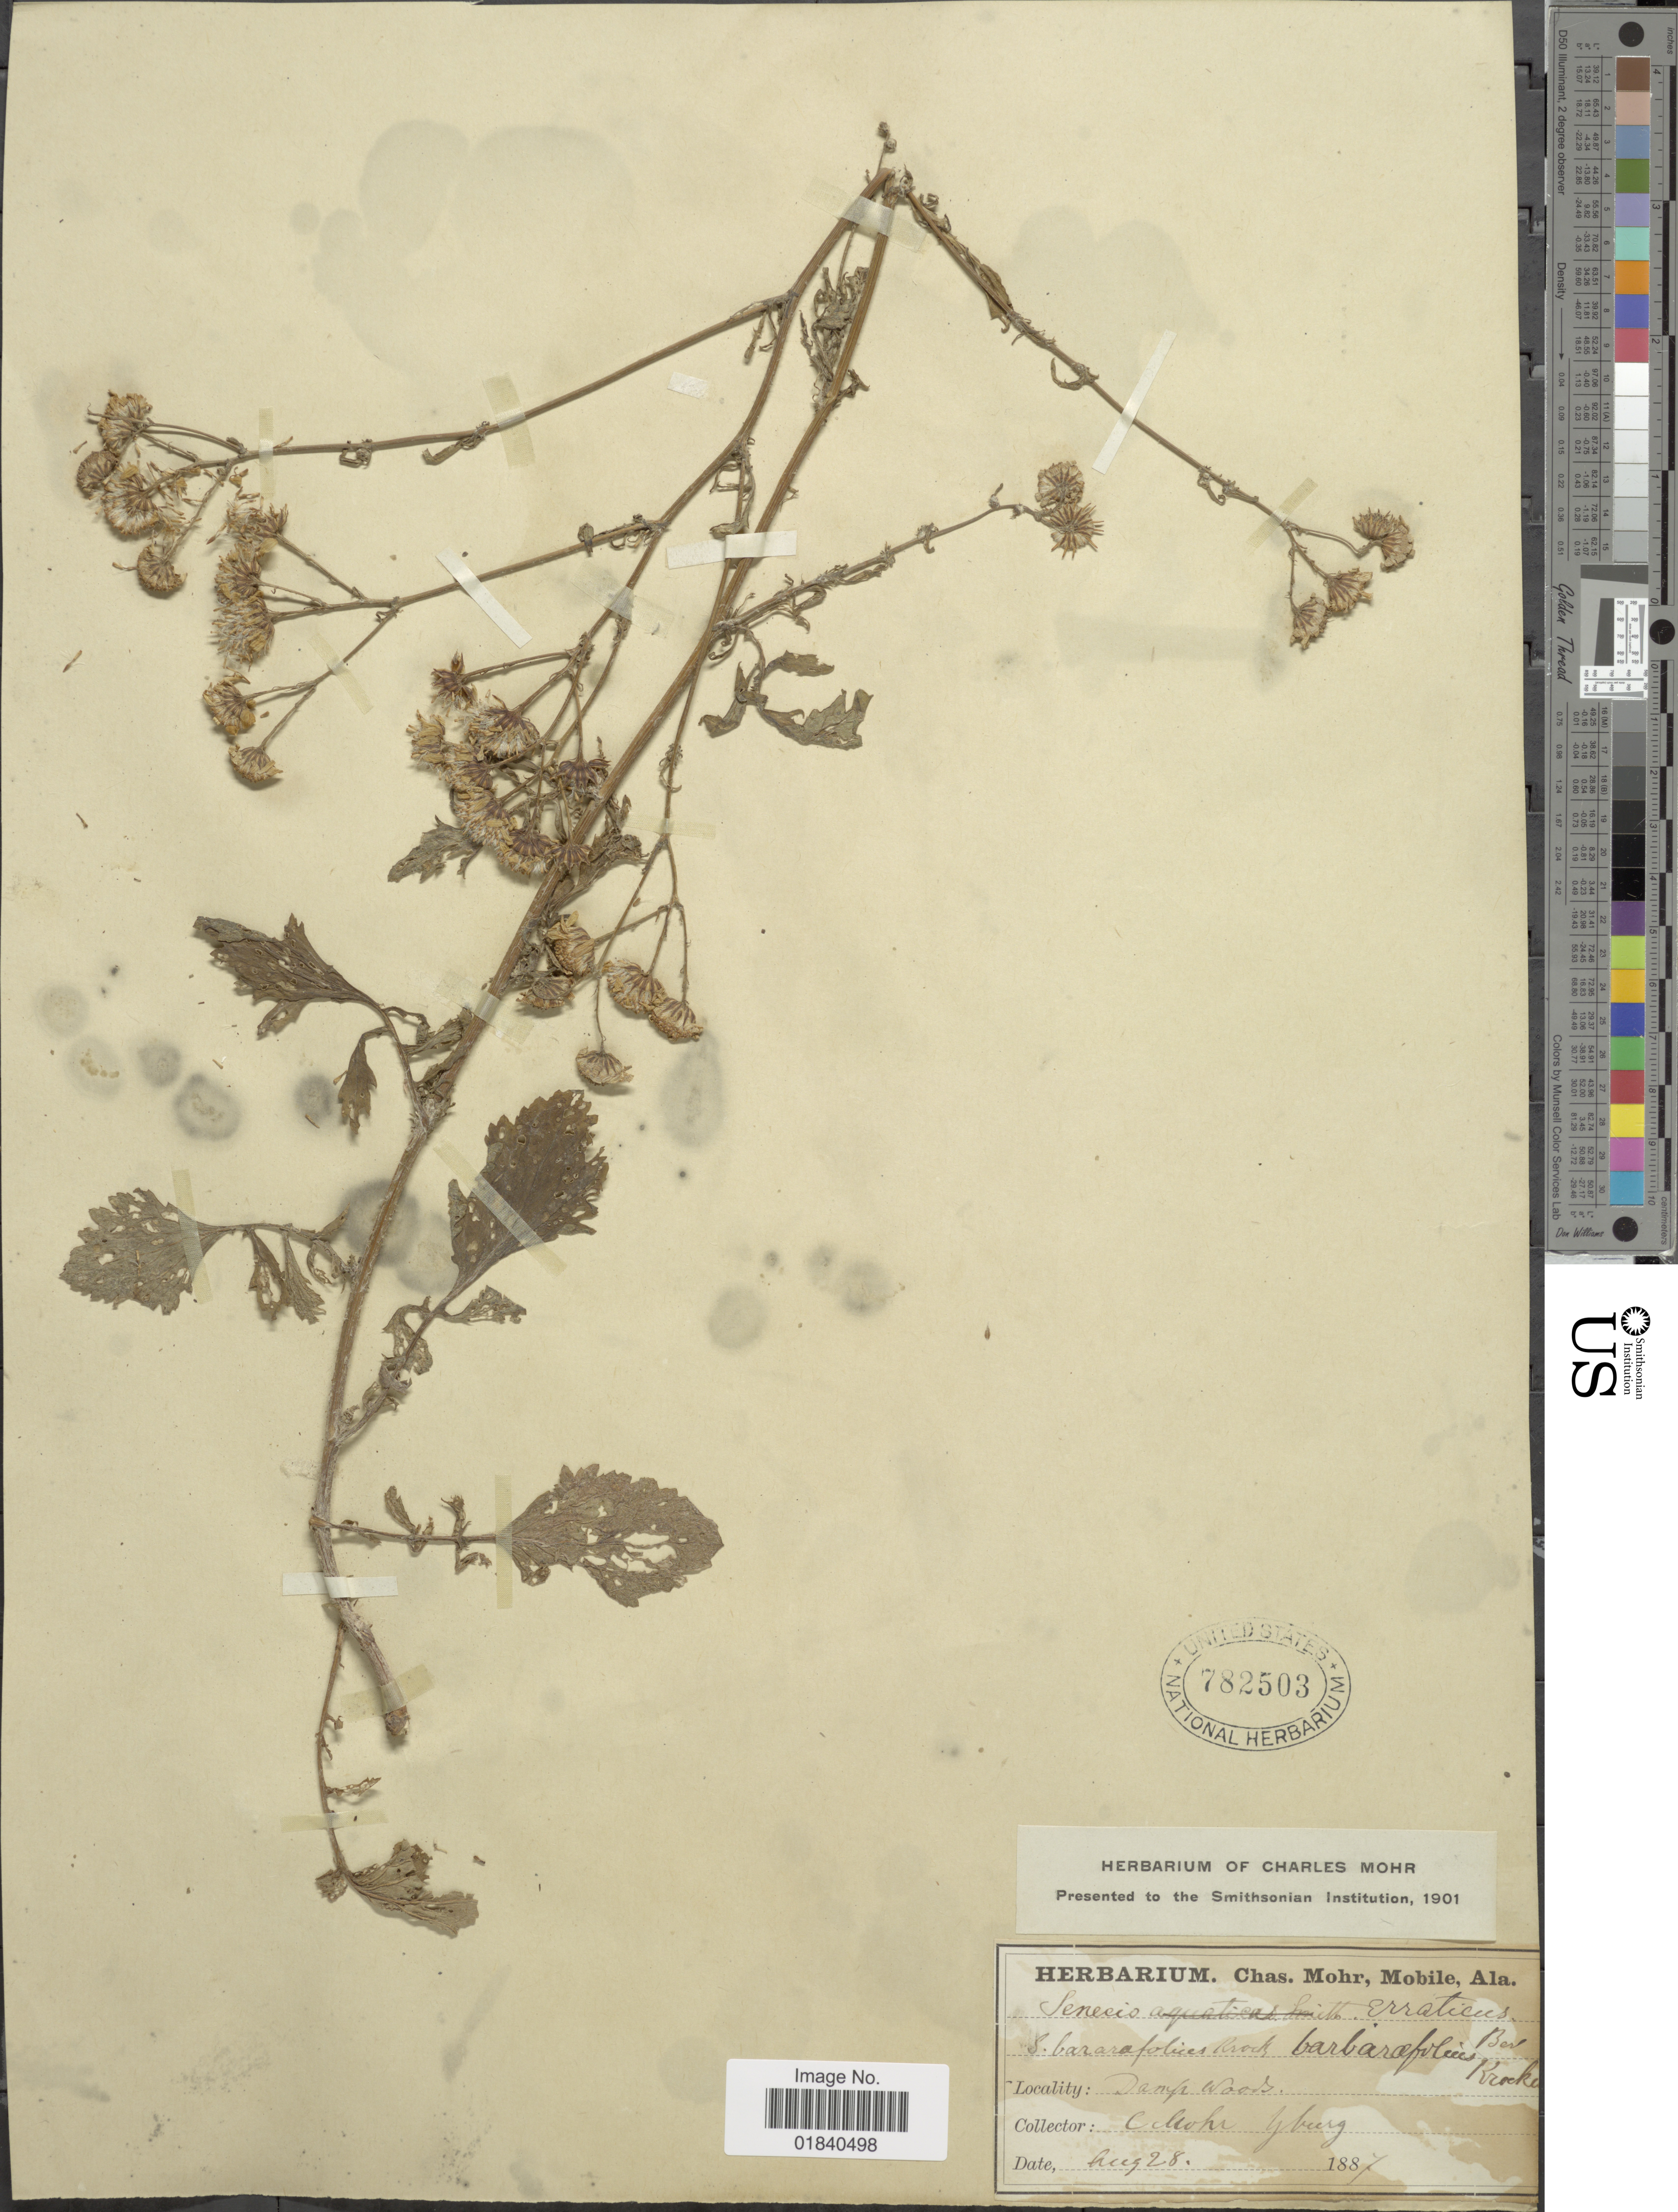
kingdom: Plantae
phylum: Tracheophyta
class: Magnoliopsida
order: Asterales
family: Asteraceae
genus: Jacobaea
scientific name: Jacobaea erratica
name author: (Bertol.) Fourr.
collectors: Mohr, C. T. (herbarium)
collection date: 1887-08-28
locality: Danyr woods [interpreted]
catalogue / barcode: US 782503